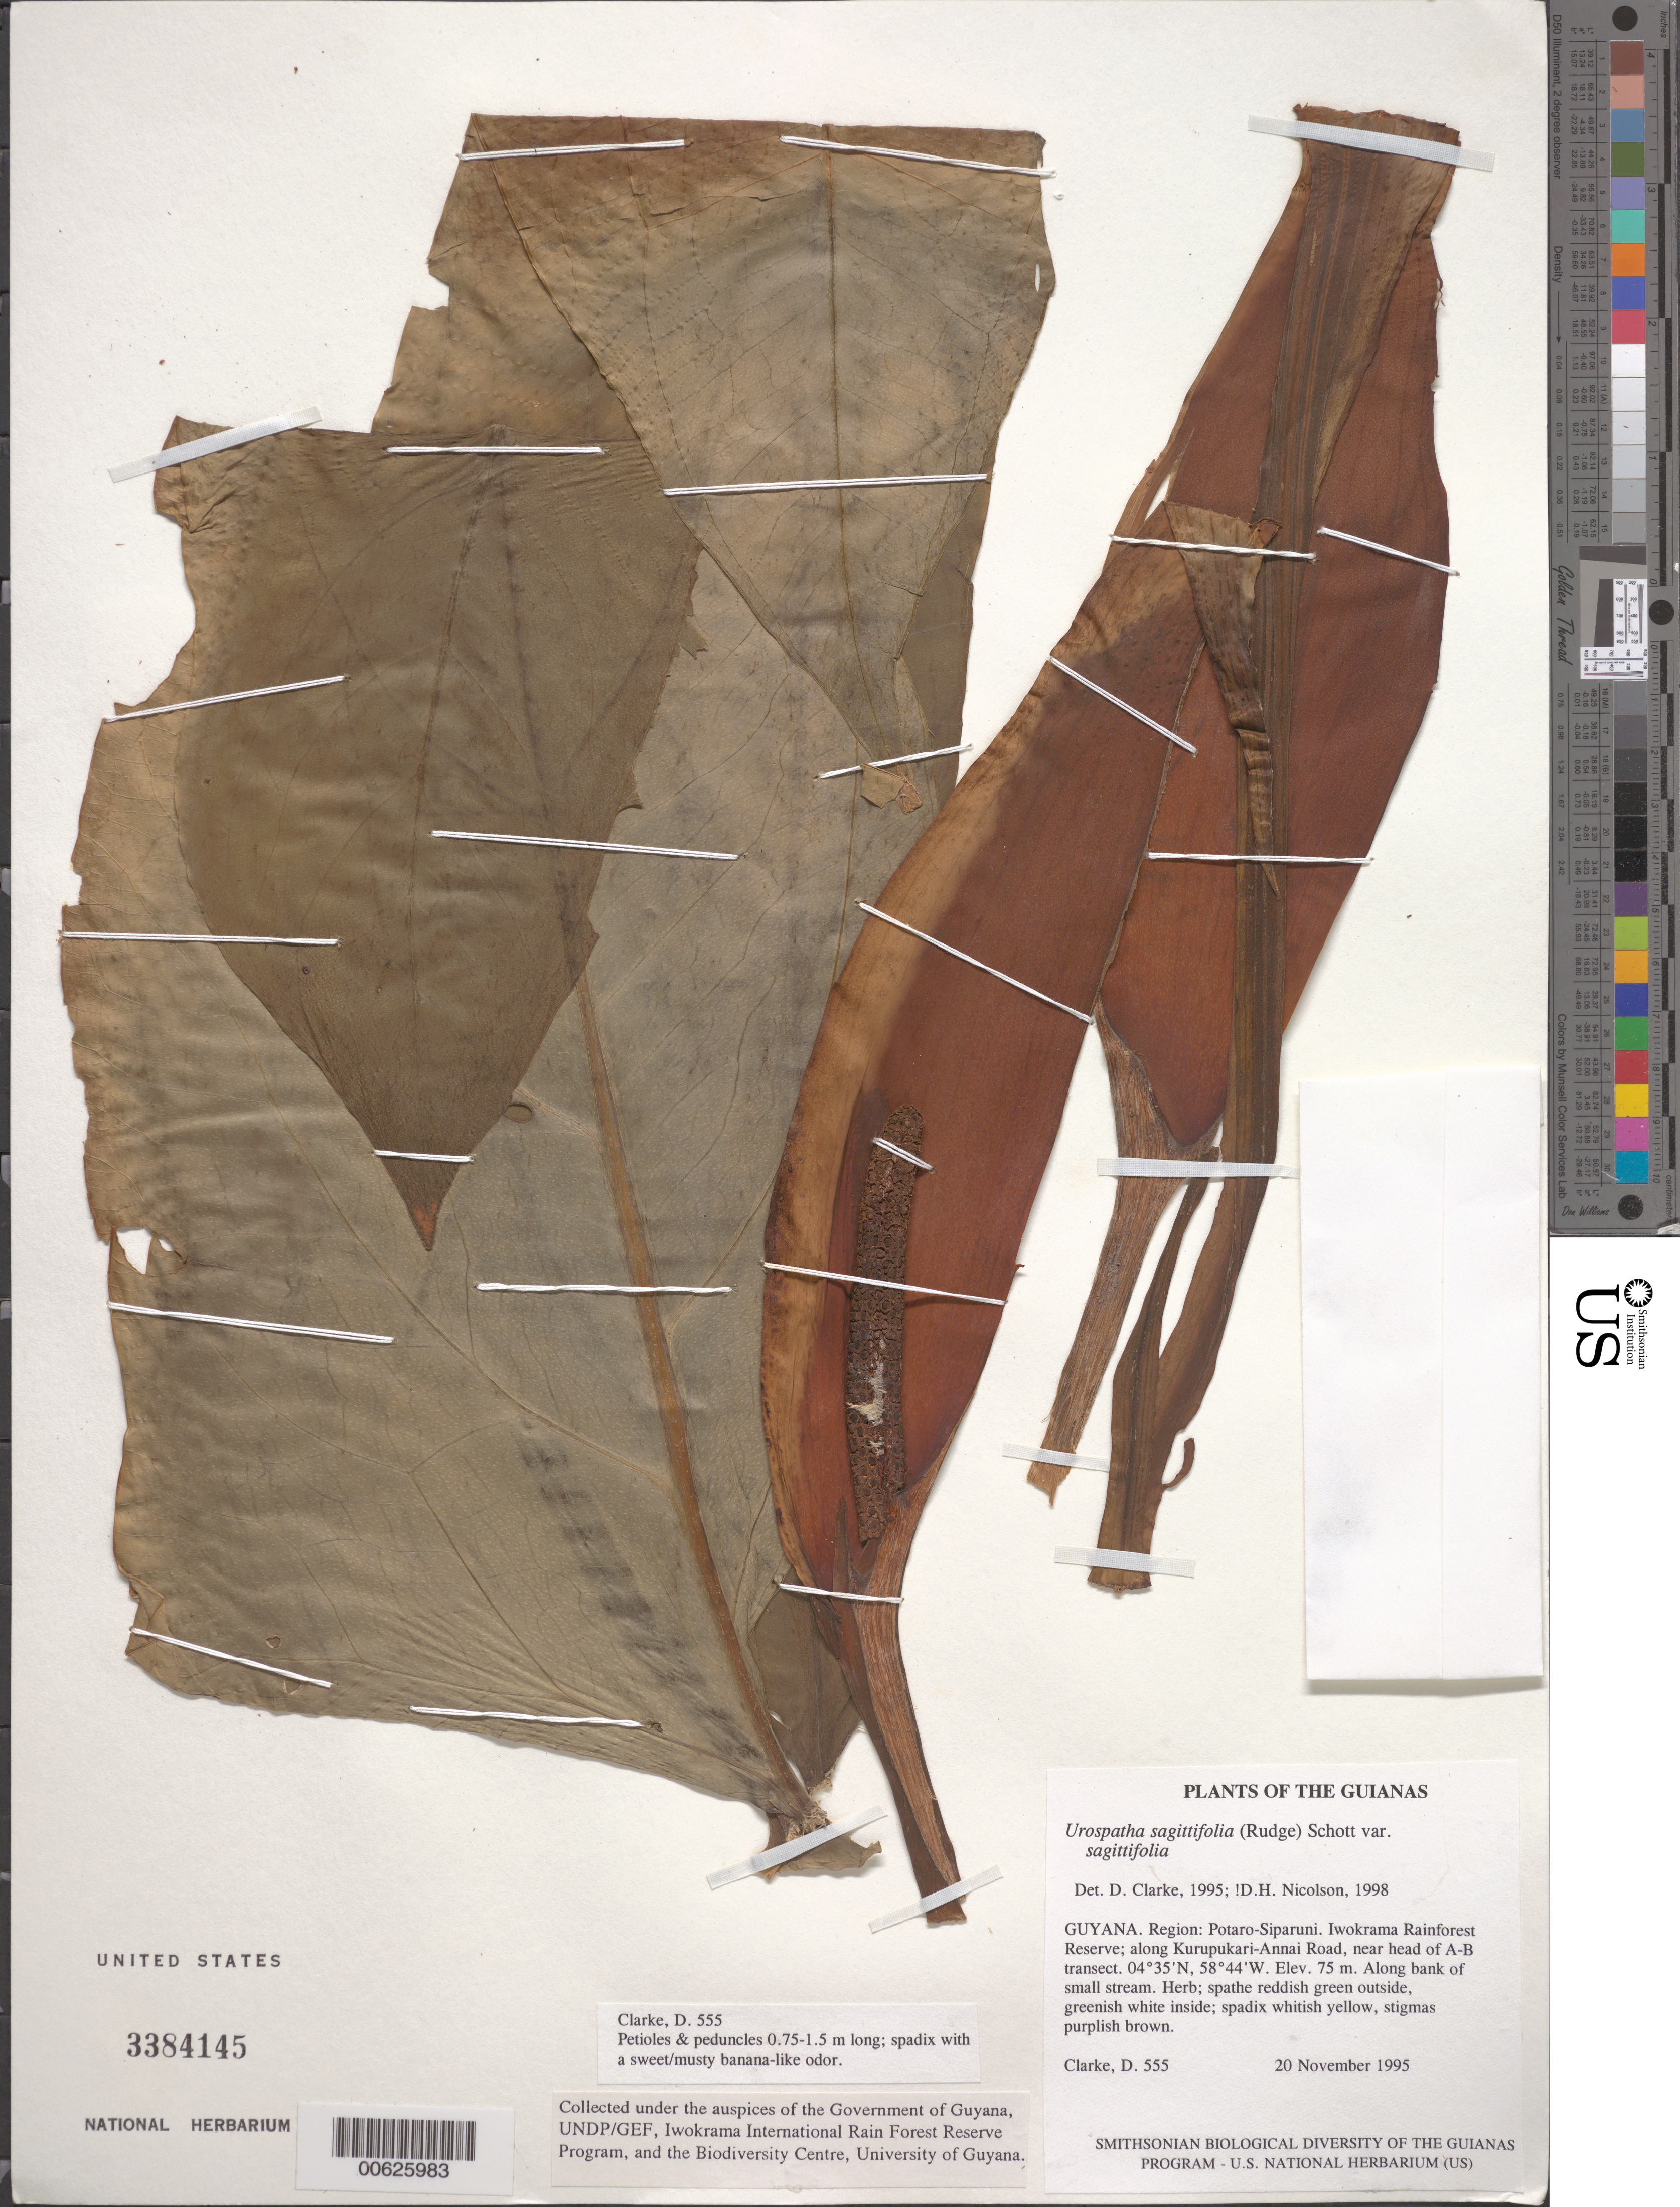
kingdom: Plantae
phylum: Tracheophyta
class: Liliopsida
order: Alismatales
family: Araceae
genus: Urospatha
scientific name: Urospatha sagittifolia var. sagittifolia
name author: (Rudge) Schott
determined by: Nicolson, Dan H.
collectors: H. D. Clarke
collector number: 555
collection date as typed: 20 November 1995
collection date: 1995-11-20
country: Guyana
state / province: Potaro-Siparuni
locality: Iwokrama Rainforest Reserve; along Kurupukari-Annai Road, near head of A-B transect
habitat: Along bank of small stream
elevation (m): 75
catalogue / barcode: US 3384145